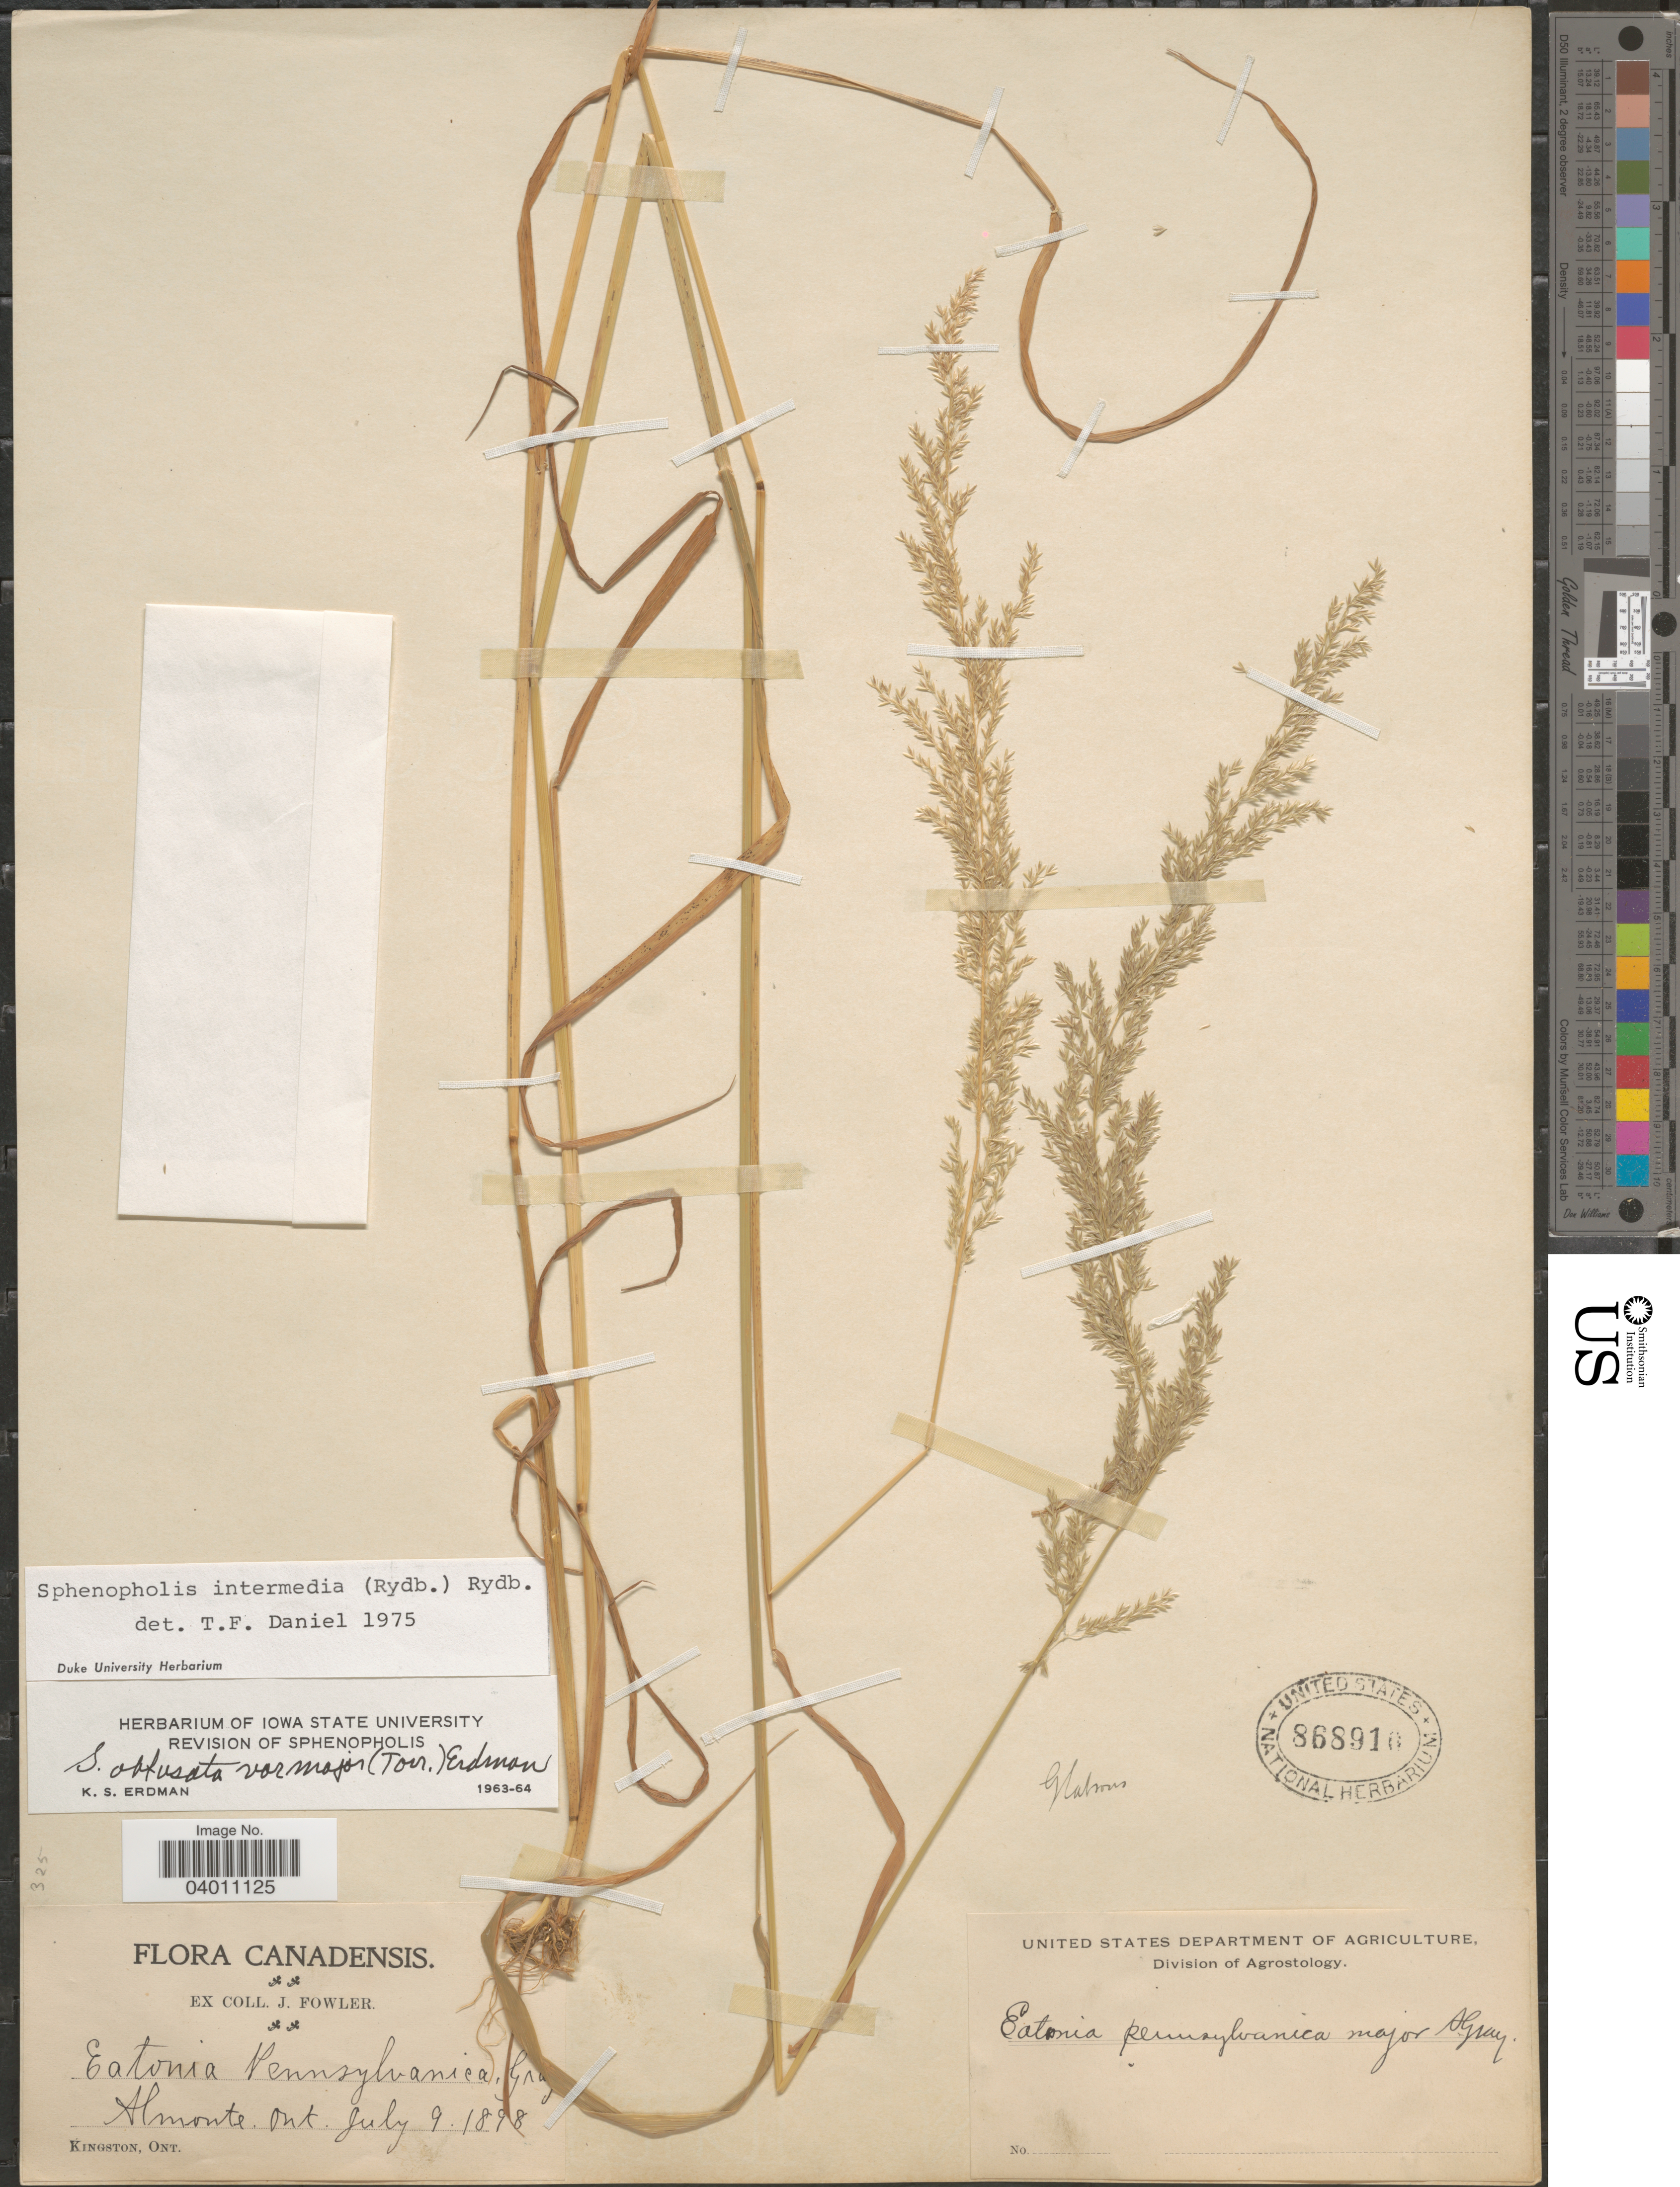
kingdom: Plantae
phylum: Tracheophyta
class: Liliopsida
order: Poales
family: Poaceae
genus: Sphenopholis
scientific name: Sphenopholis intermedia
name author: (Rydb.) Rydb.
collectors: J. Fowler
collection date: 1898-07-09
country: Canada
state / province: Ontario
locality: Almonte.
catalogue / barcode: US 868910